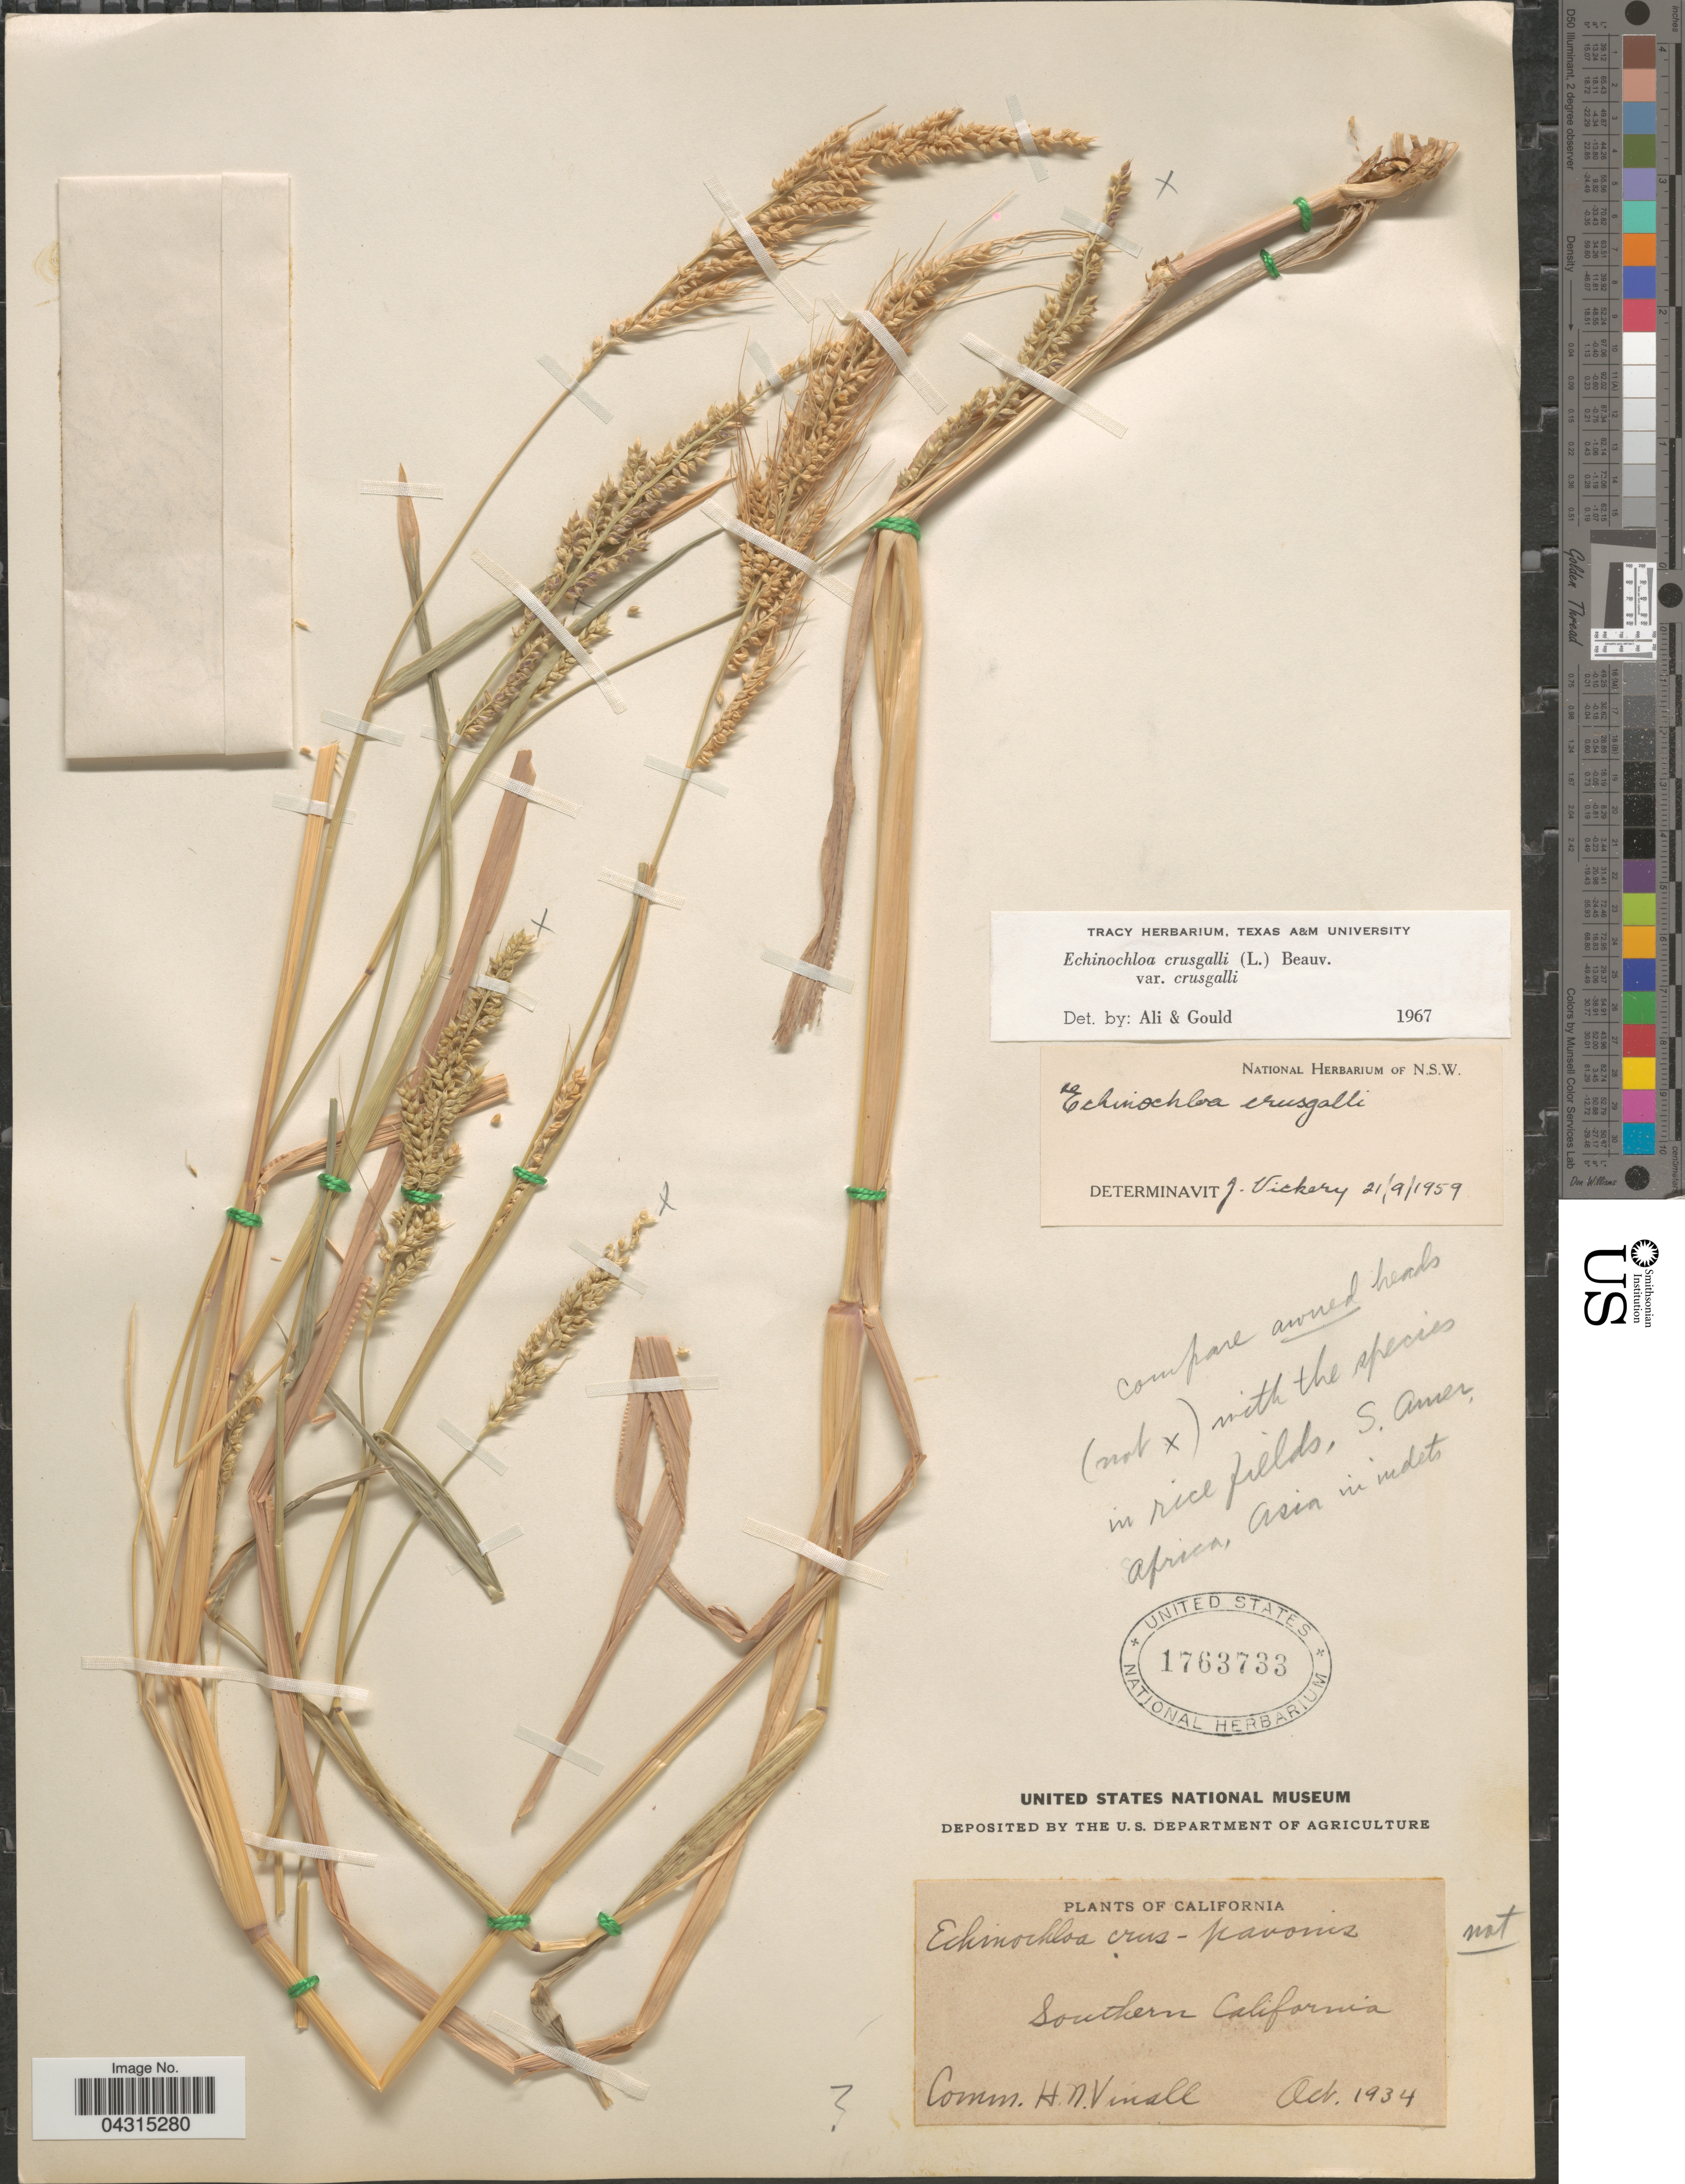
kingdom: Plantae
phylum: Tracheophyta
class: Liliopsida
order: Poales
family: Poaceae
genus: Echinochloa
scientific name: Echinochloa crus-galli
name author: (L.) P. Beauv.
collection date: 1934-10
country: United States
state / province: California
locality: Southern California.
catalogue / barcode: US 1763733